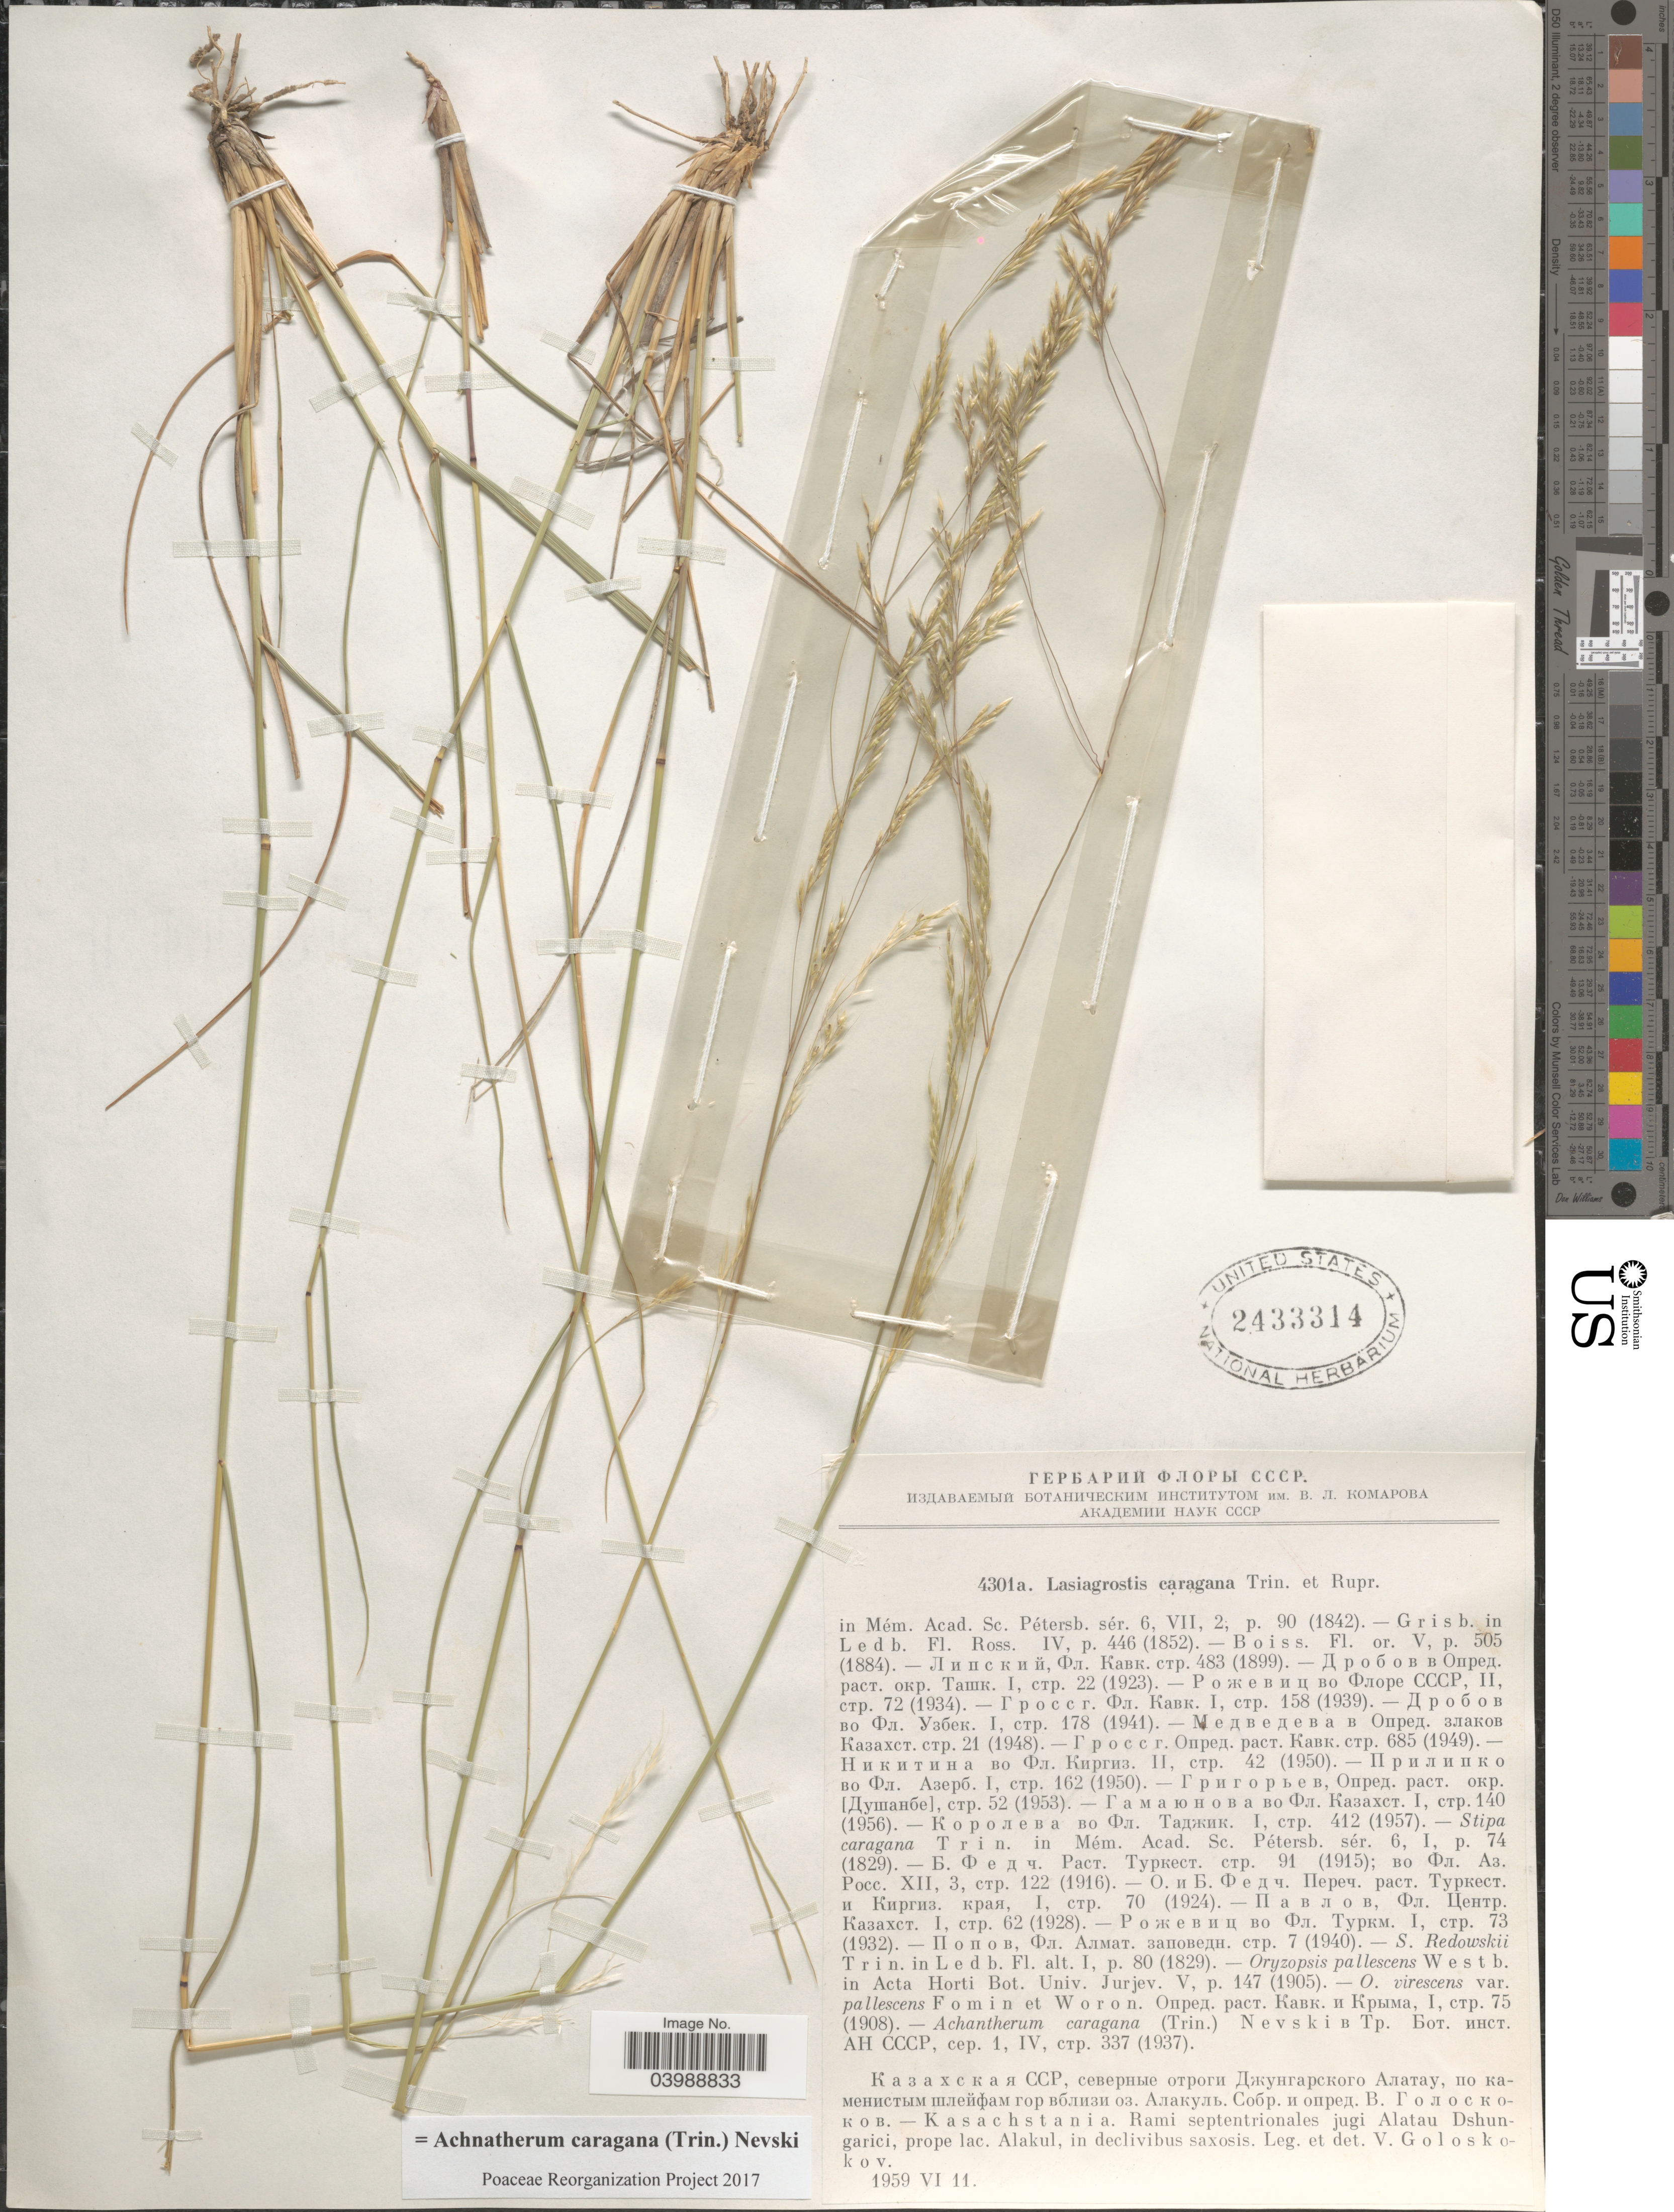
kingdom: Plantae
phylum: Tracheophyta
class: Liliopsida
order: Poales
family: Poaceae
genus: Achnatherum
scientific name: Achnatherum caragana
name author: (Trin.) Nevski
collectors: V. P. Goloskokov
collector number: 4301a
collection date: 1959-06-11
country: Kazakhstan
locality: Kasachstania. Rami septentrionales jugi Alatau Dshungarici, prope lac. Alakul, in declivibus saxosis.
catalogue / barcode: US 2433314